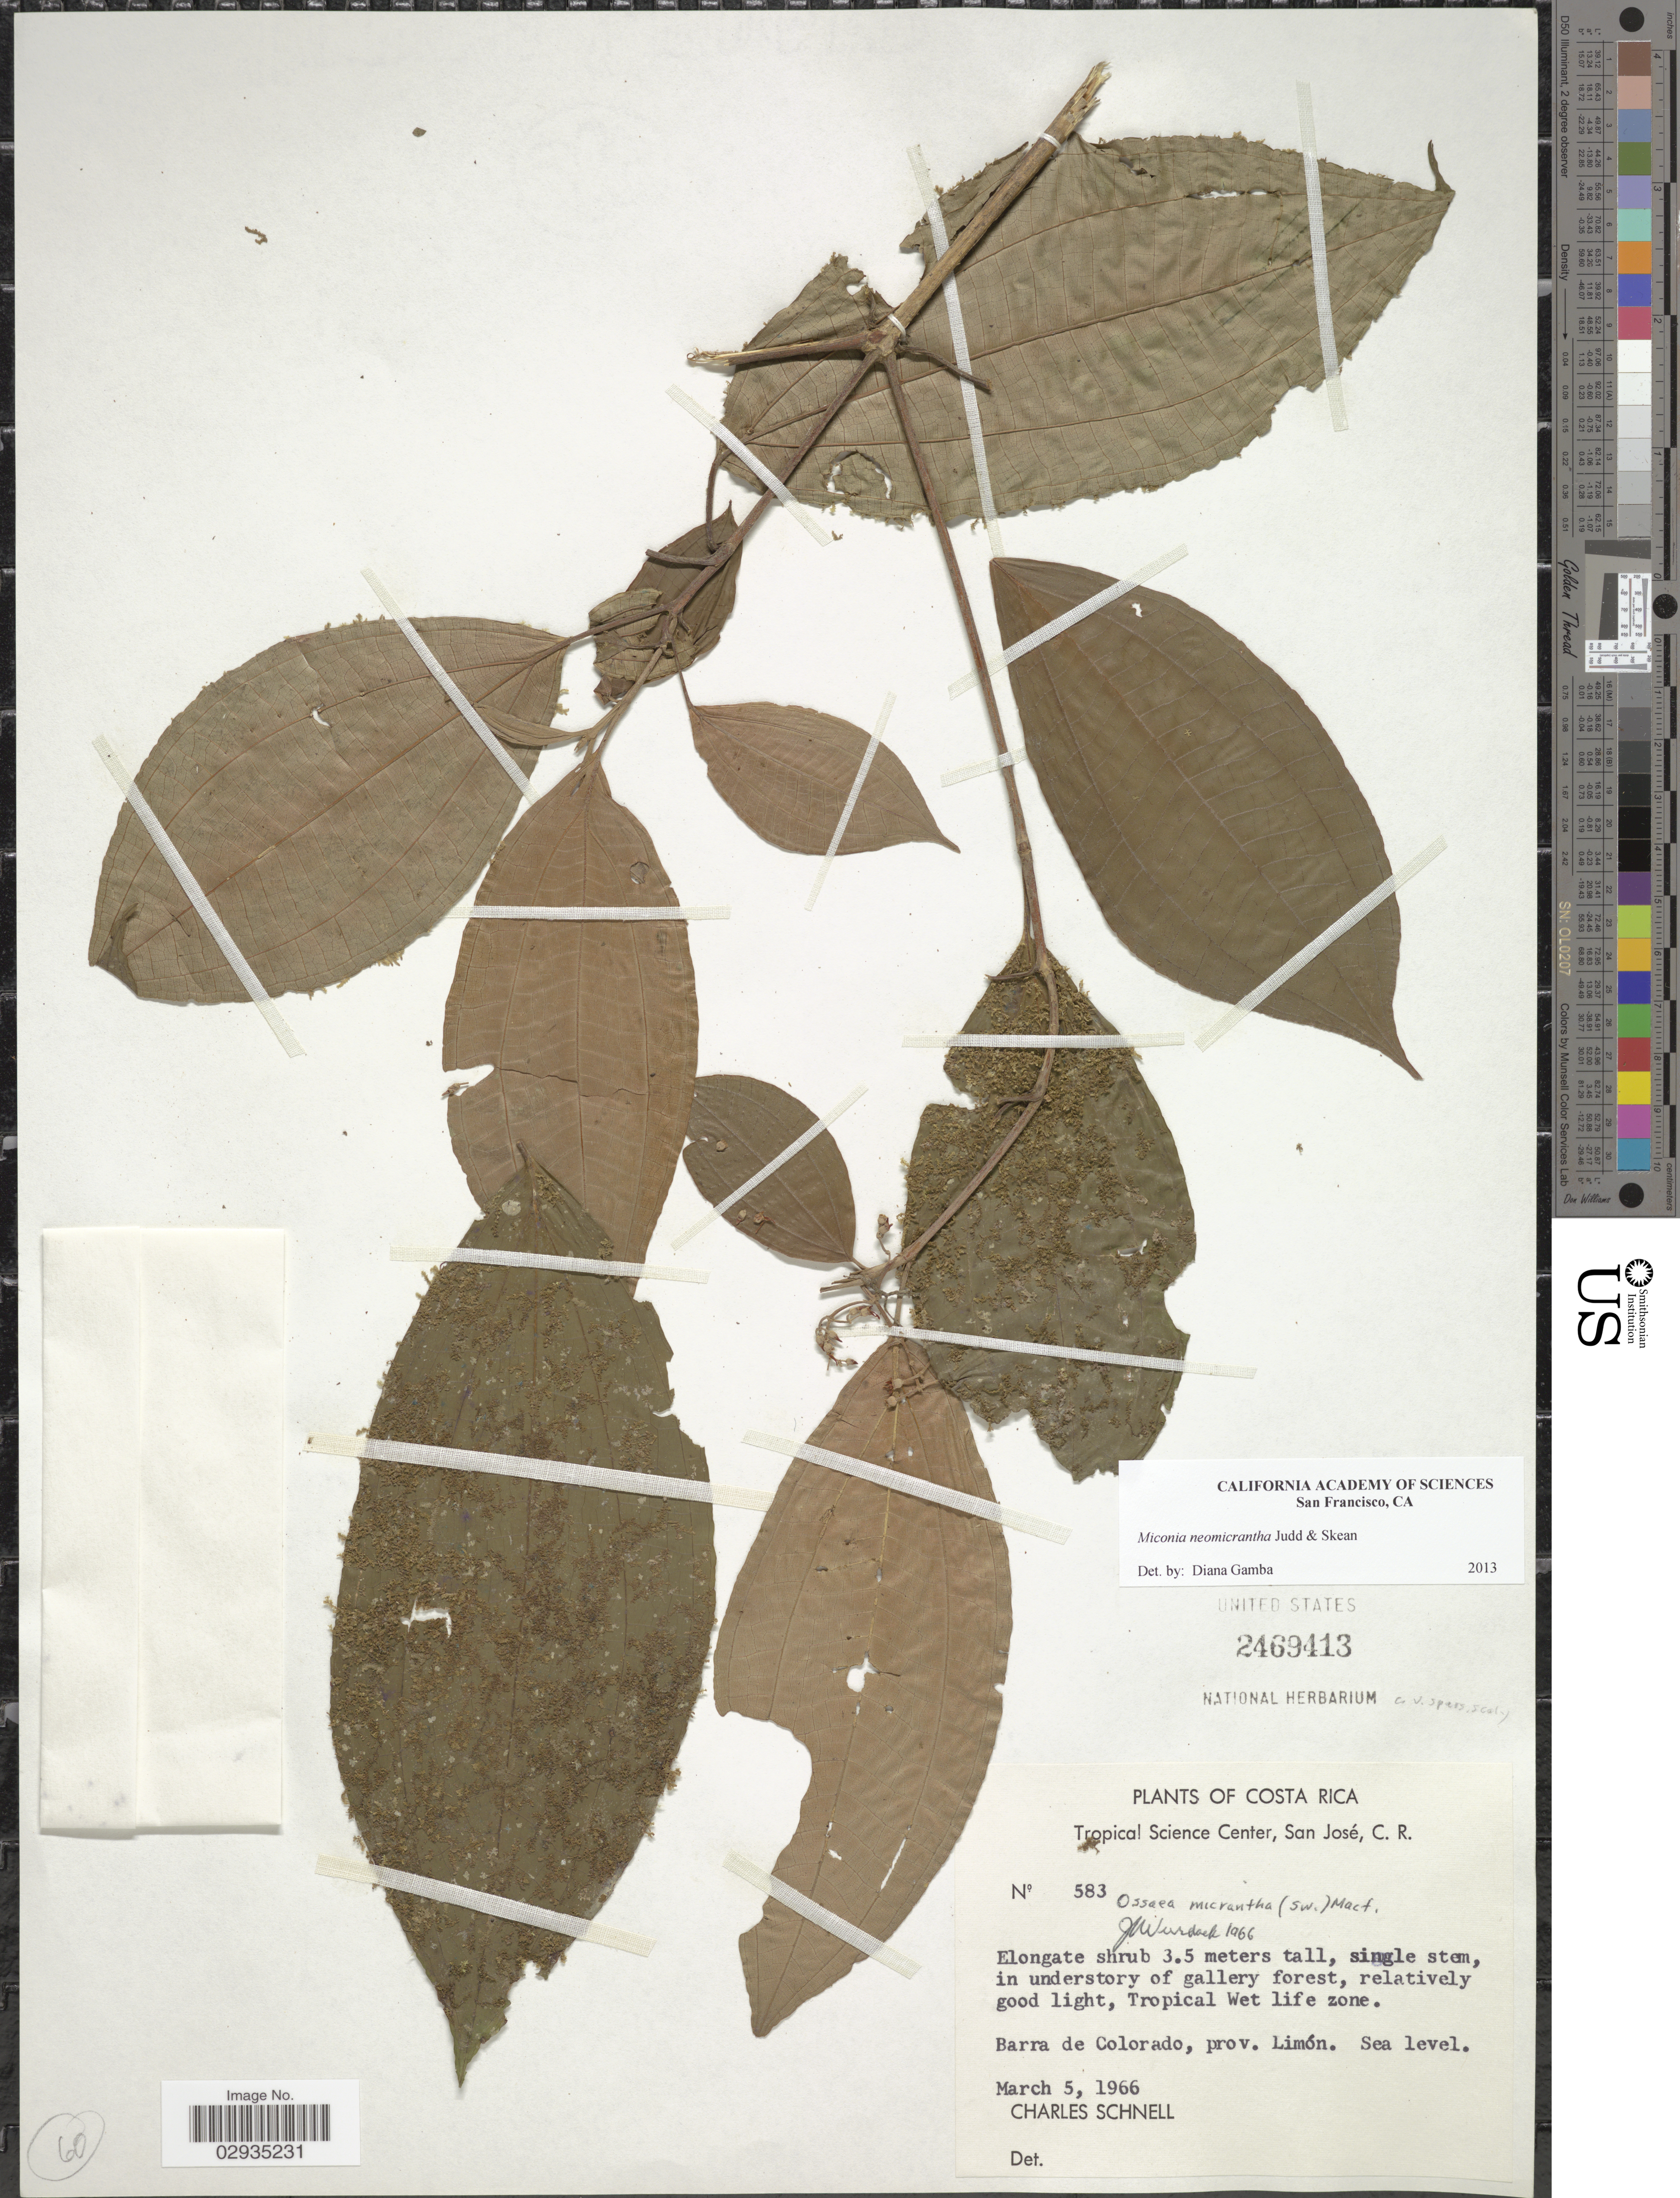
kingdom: Plantae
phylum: Tracheophyta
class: Magnoliopsida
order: Myrtales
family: Melastomataceae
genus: Miconia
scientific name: Miconia neomicrantha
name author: Judd & Skean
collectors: C. Schnell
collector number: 583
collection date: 1966-03-05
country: Costa Rica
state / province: Limón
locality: Tropical Wet life zone, Barra de Colorado.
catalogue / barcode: US 2469413